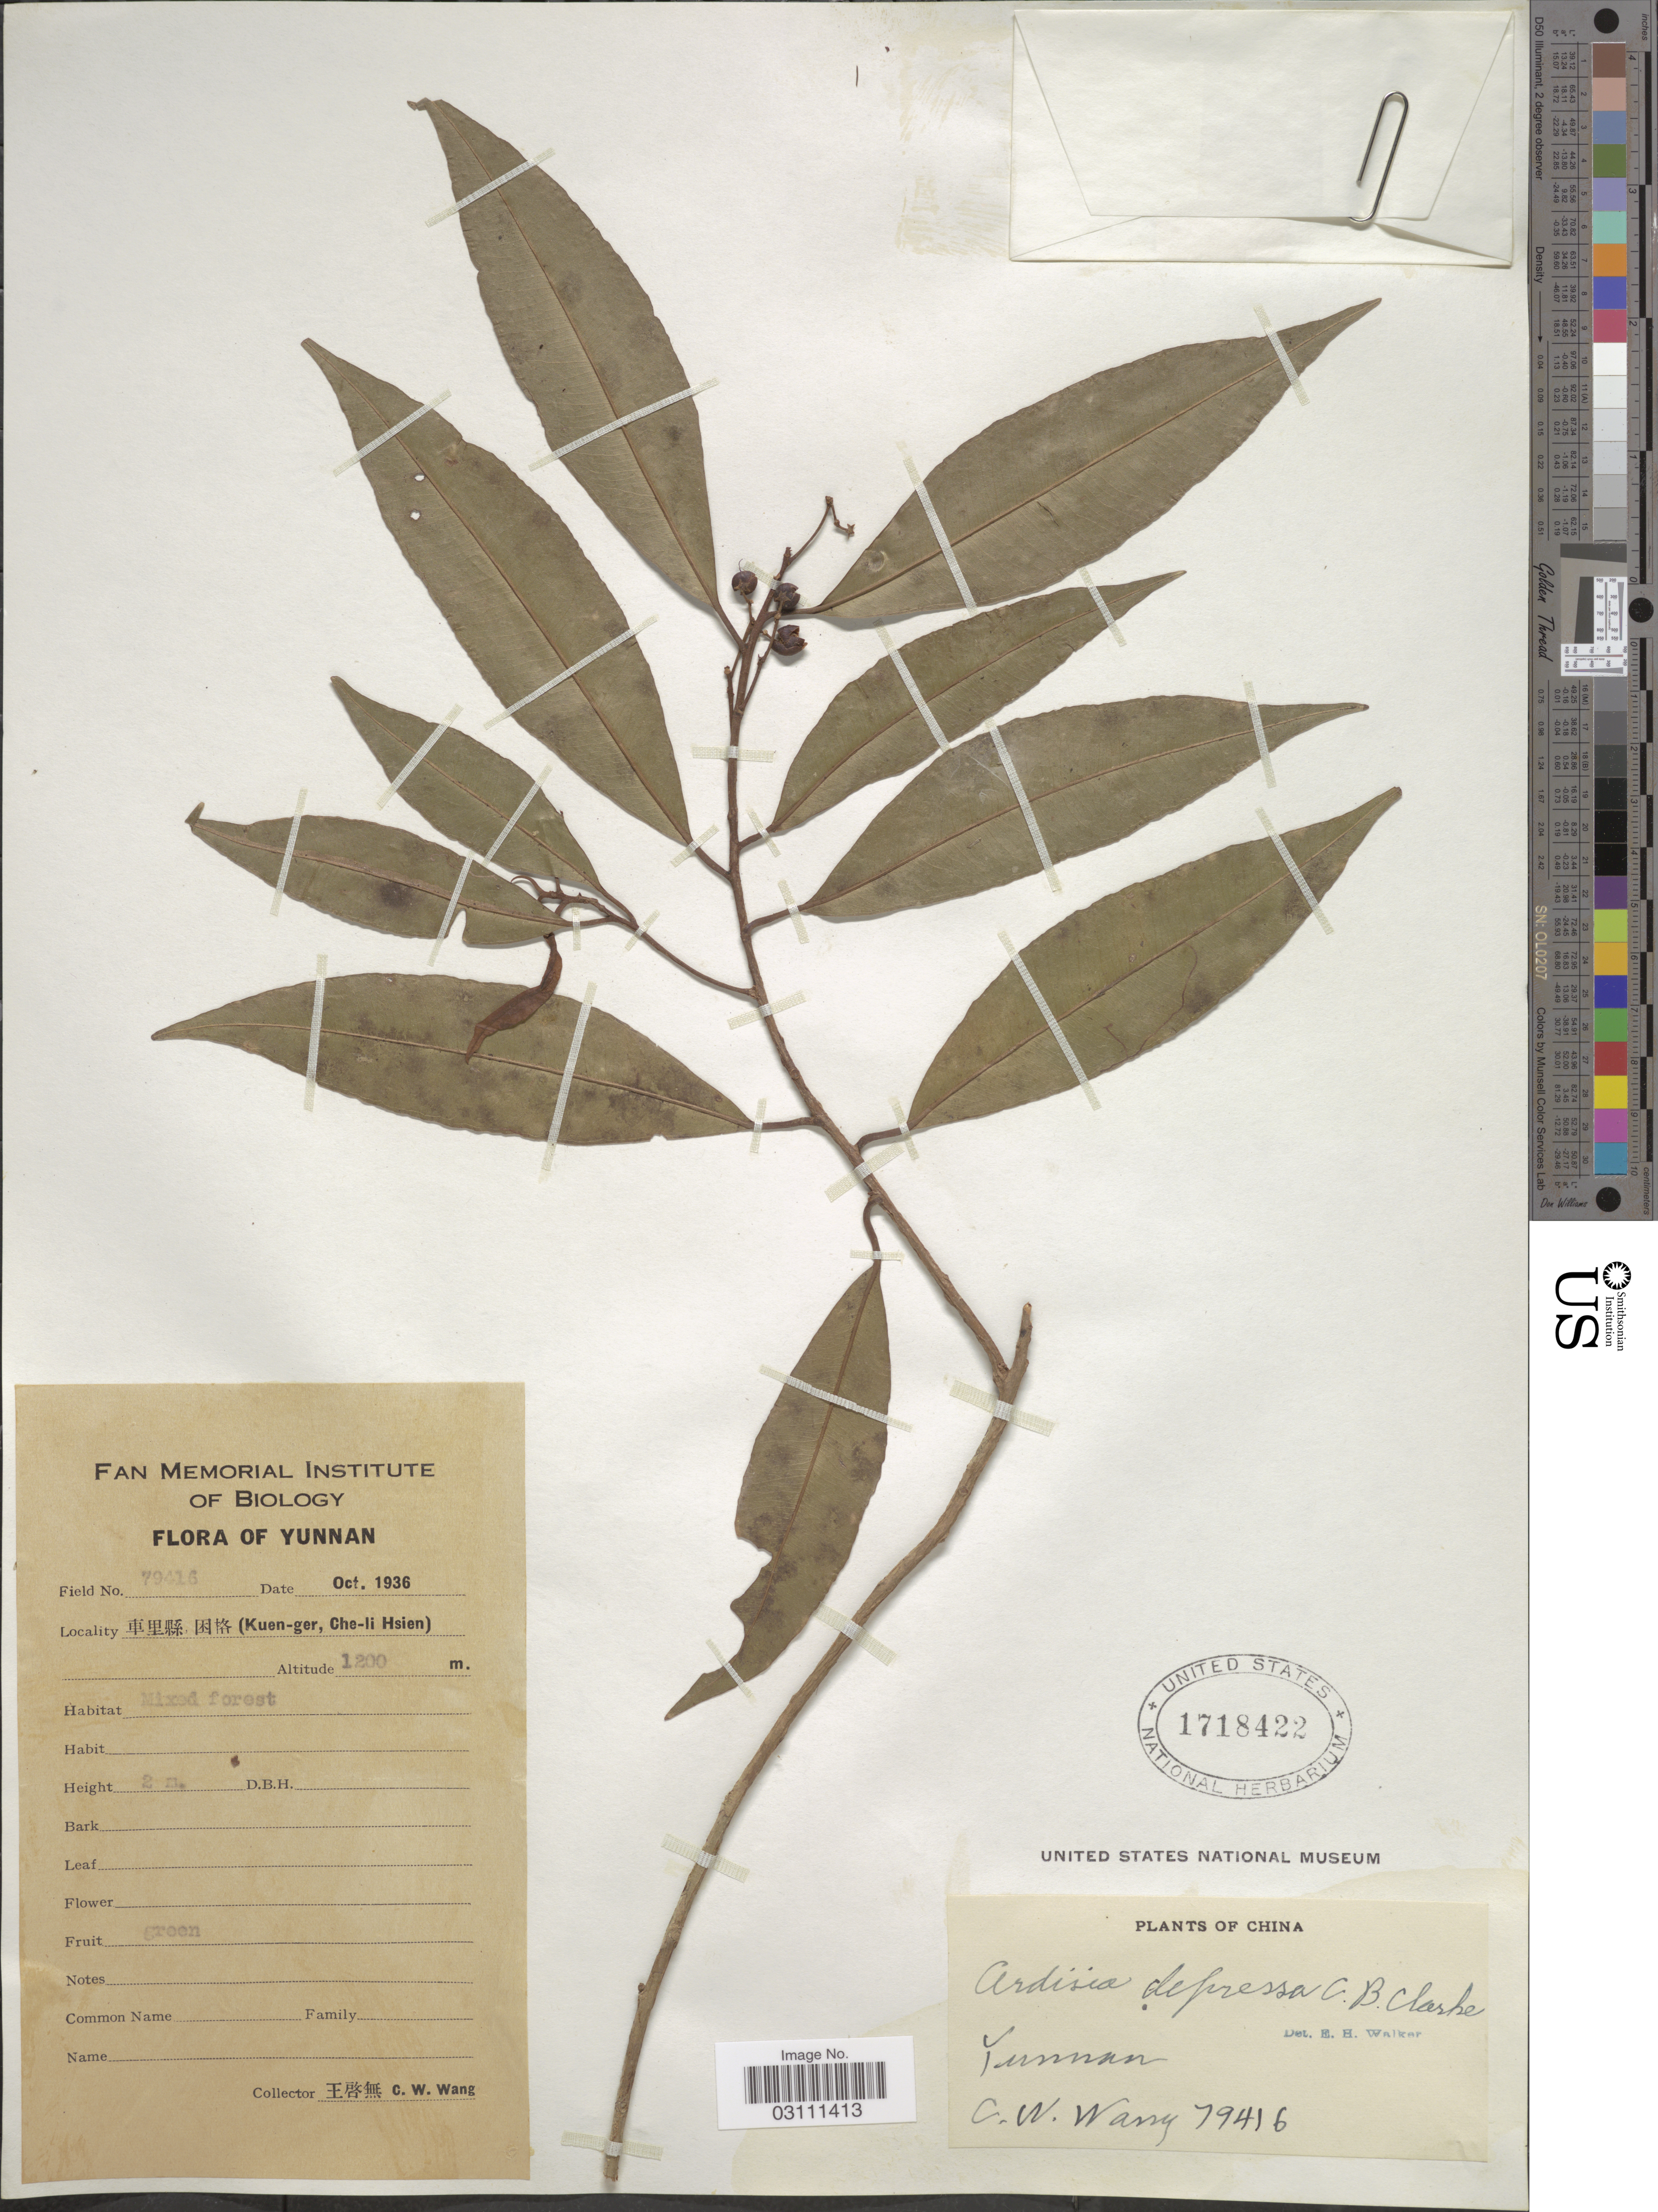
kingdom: Plantae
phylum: Tracheophyta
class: Magnoliopsida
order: Ericales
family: Primulaceae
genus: Ardisia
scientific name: Ardisia depressa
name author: C.B. Clarke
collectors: C. W. Wang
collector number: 79416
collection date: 1936-10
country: China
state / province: Yunnan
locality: Yunnan, (Kuen-ger, Che-li Hsien).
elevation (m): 1200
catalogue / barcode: US 1718422